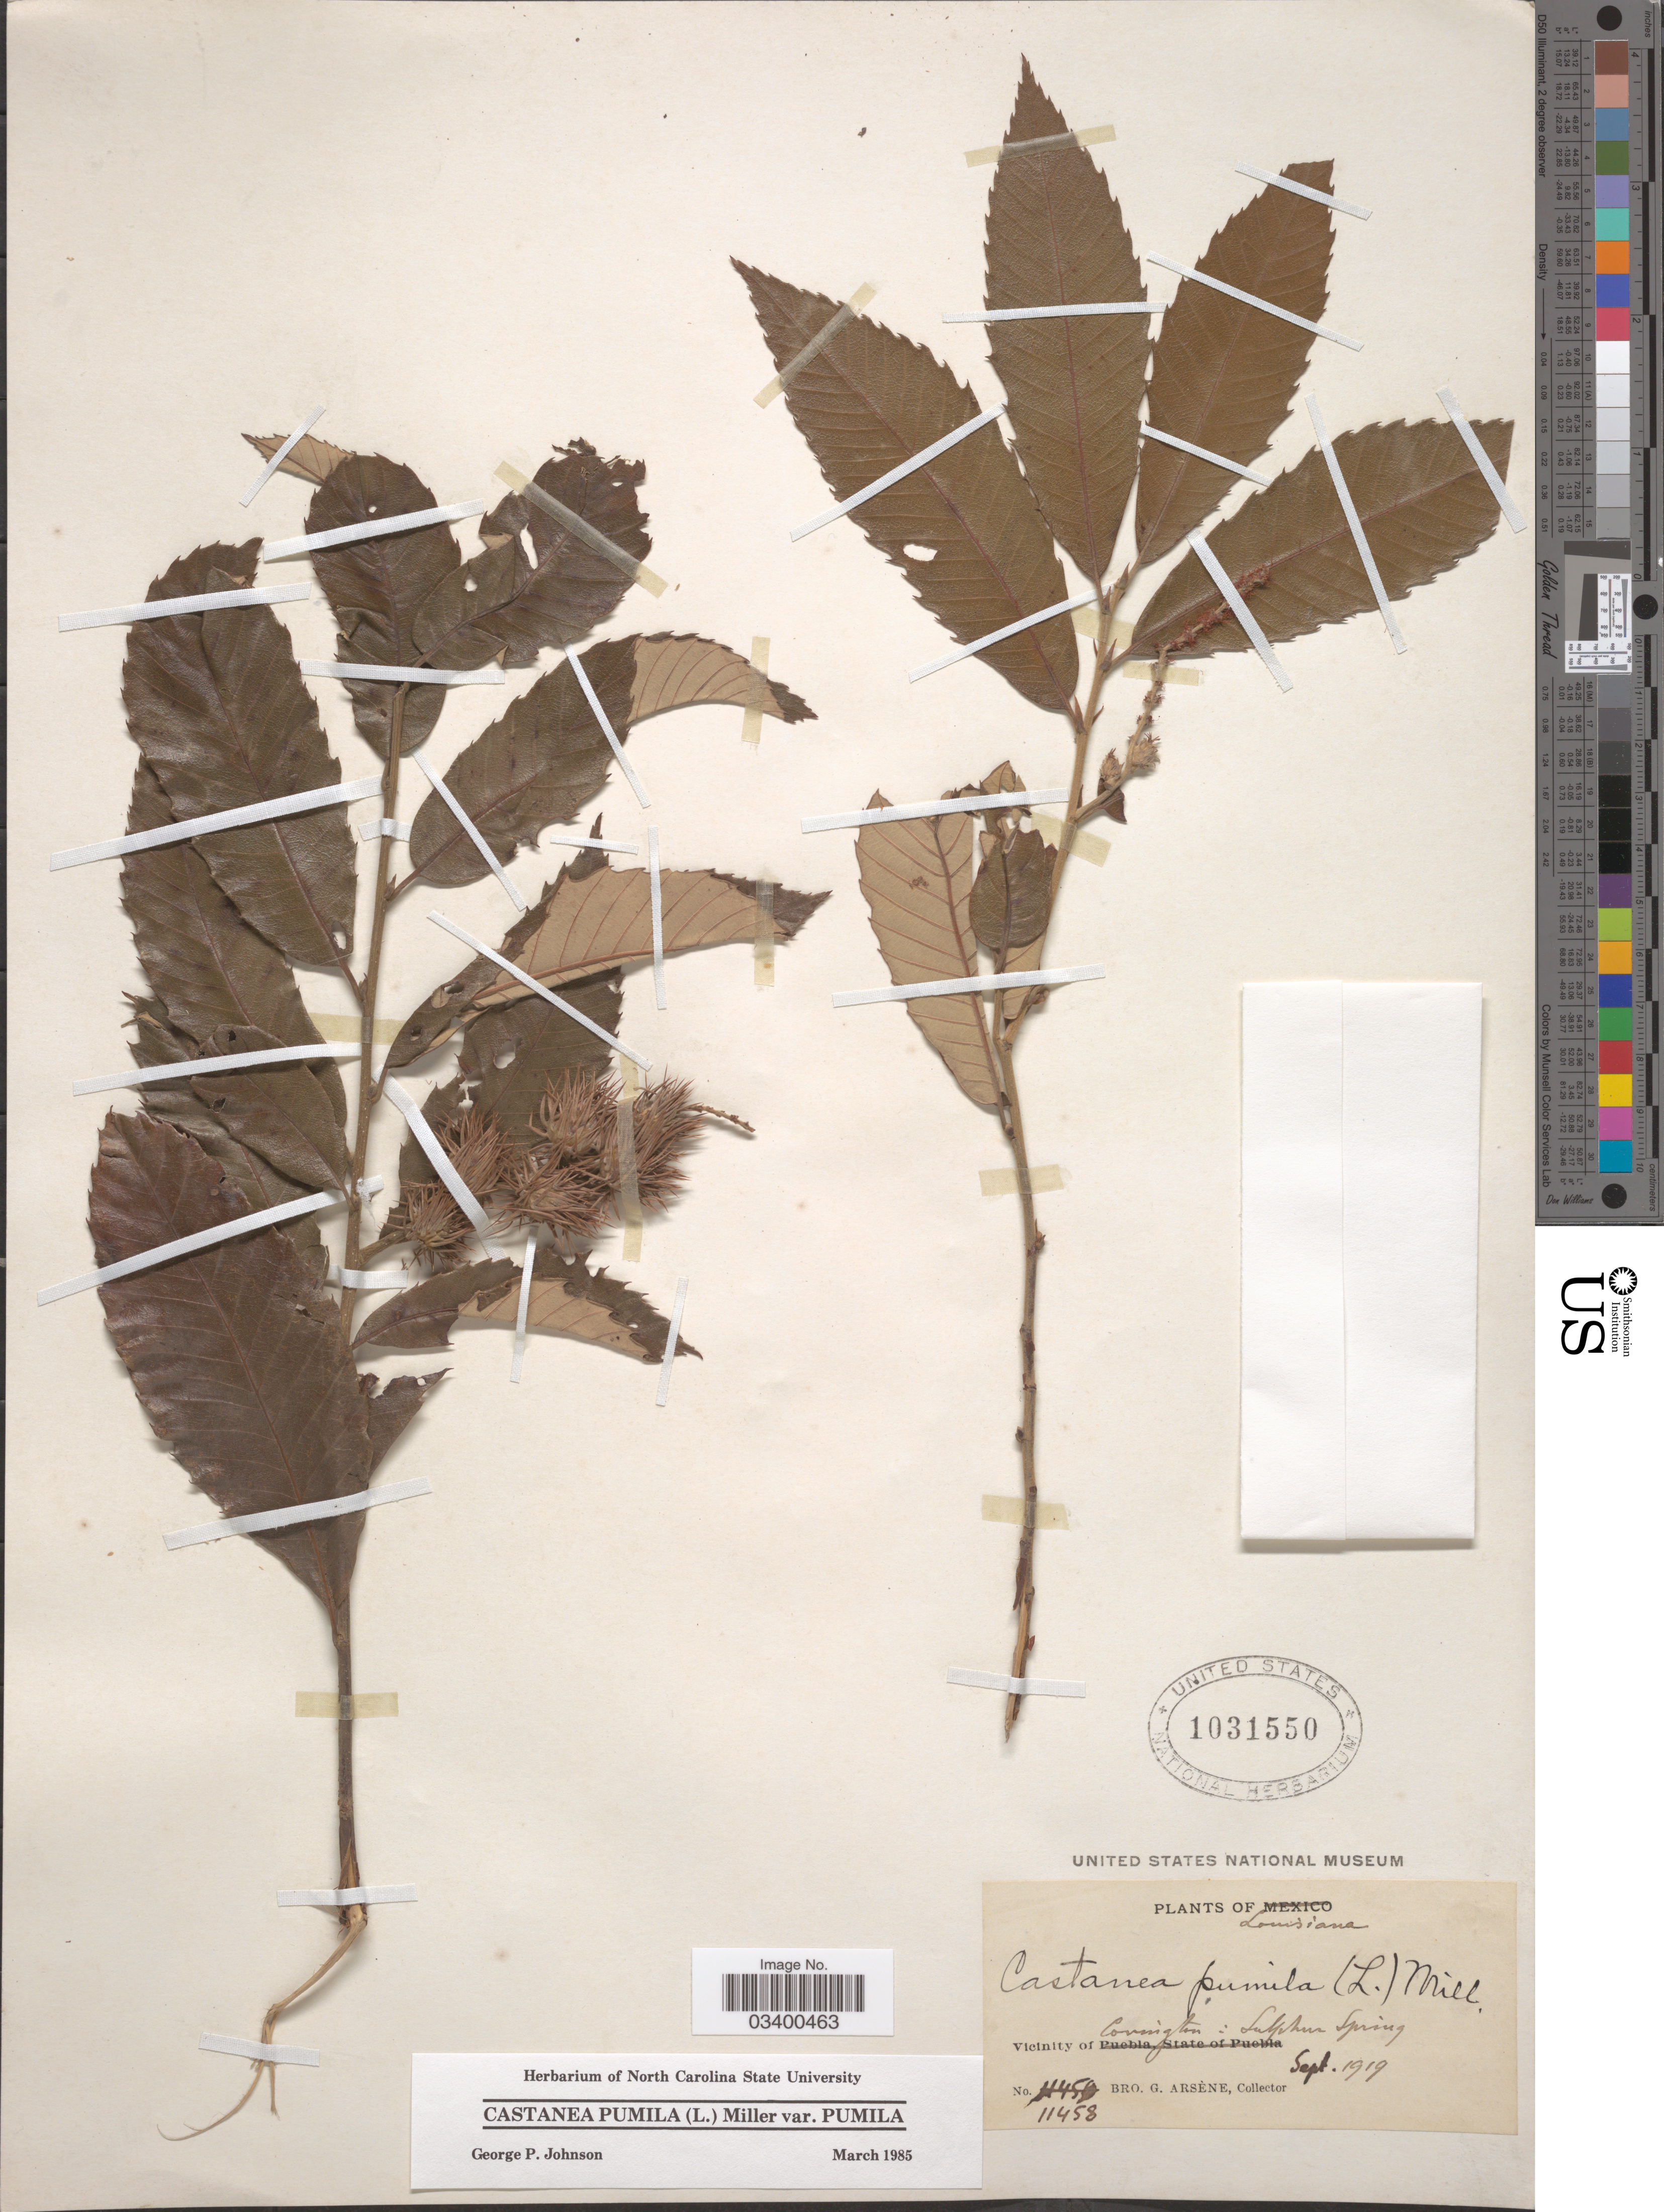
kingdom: Plantae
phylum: Tracheophyta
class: Magnoliopsida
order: Fagales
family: Fagaceae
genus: Castanea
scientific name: Castanea pumila var. pumila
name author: (L.) Mill.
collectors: Bro. G. Arsène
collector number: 11458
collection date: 1919-09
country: United States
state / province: Louisiana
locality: Vicinity of Covington: Sulphur Spring.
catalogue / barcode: US 1031550